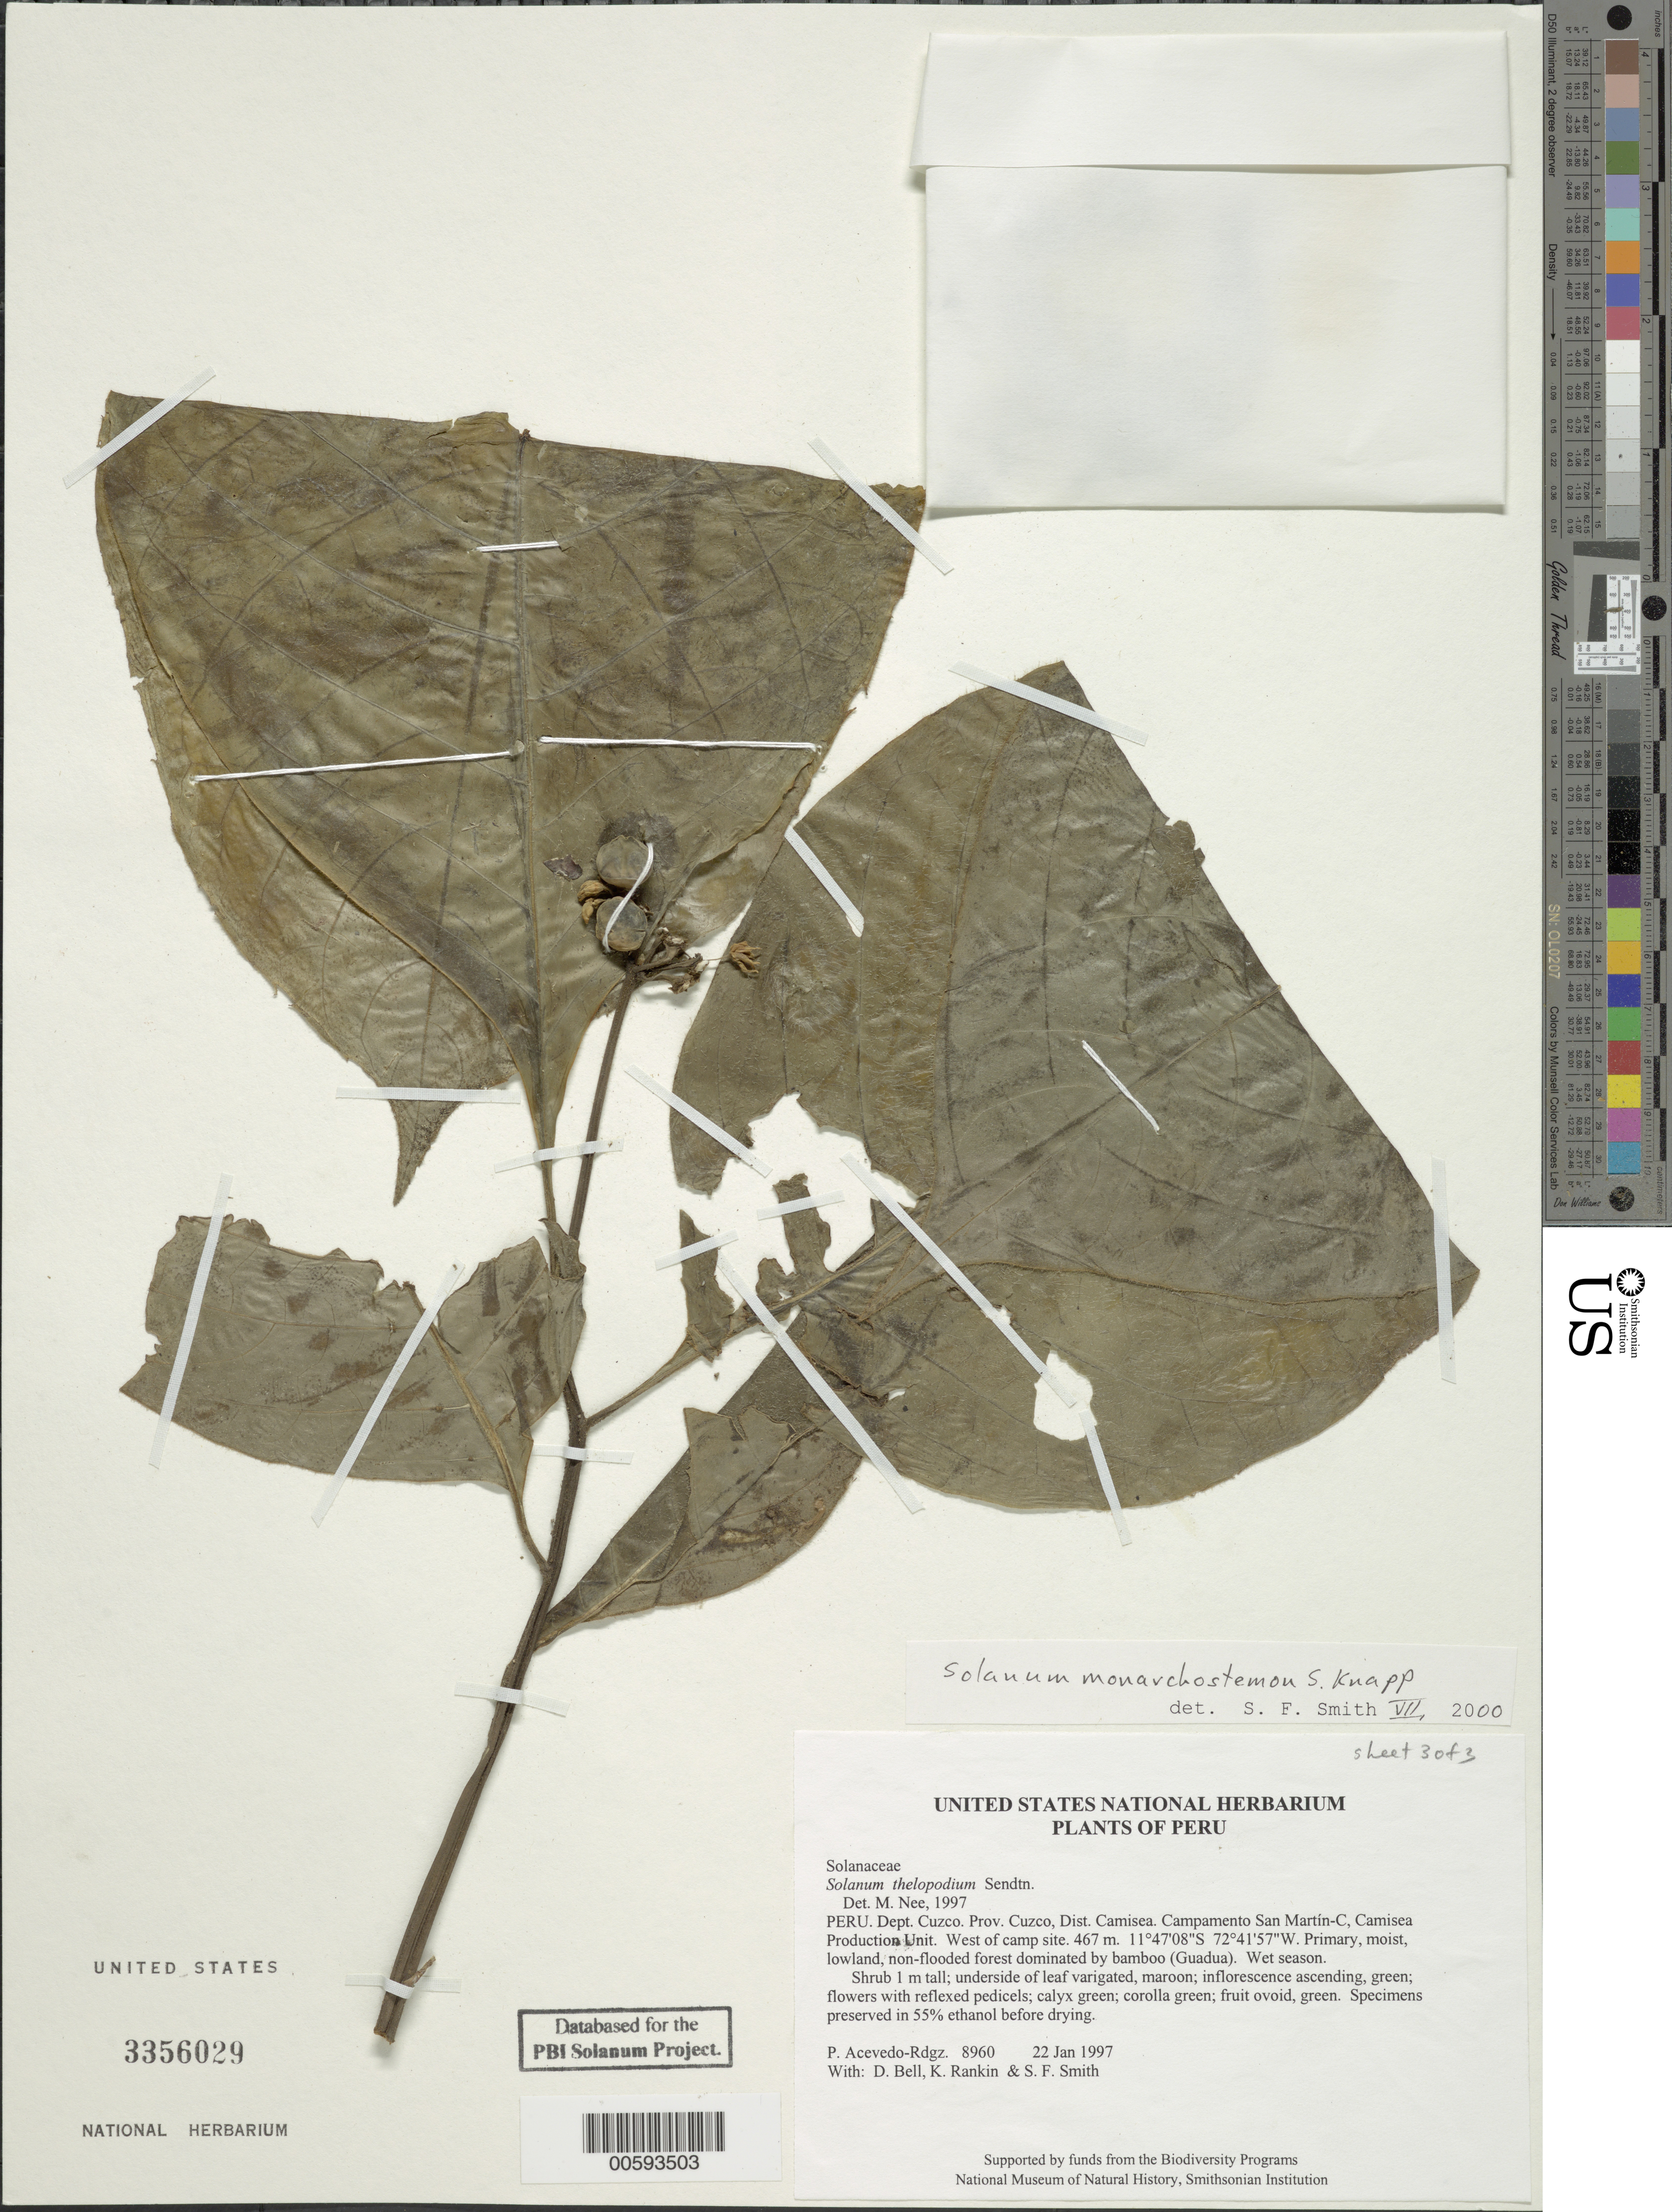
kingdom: Plantae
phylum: Tracheophyta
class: Magnoliopsida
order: Solanales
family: Solanaceae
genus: Solanum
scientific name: Solanum monarchostemon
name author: S. Knapp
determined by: Nee, Michael H.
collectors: P. Acevedo-Rodr., D. A. Bell, K. B. Rankin & S.F. Smith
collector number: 8960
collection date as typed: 22 Jan 1997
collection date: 1997-01-22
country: Peru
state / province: Cusco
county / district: Cusco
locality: Districto Camisea, Campamento San Martín-C, Camisea Production Unit. West of camp site.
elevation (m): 467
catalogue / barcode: US 3356029